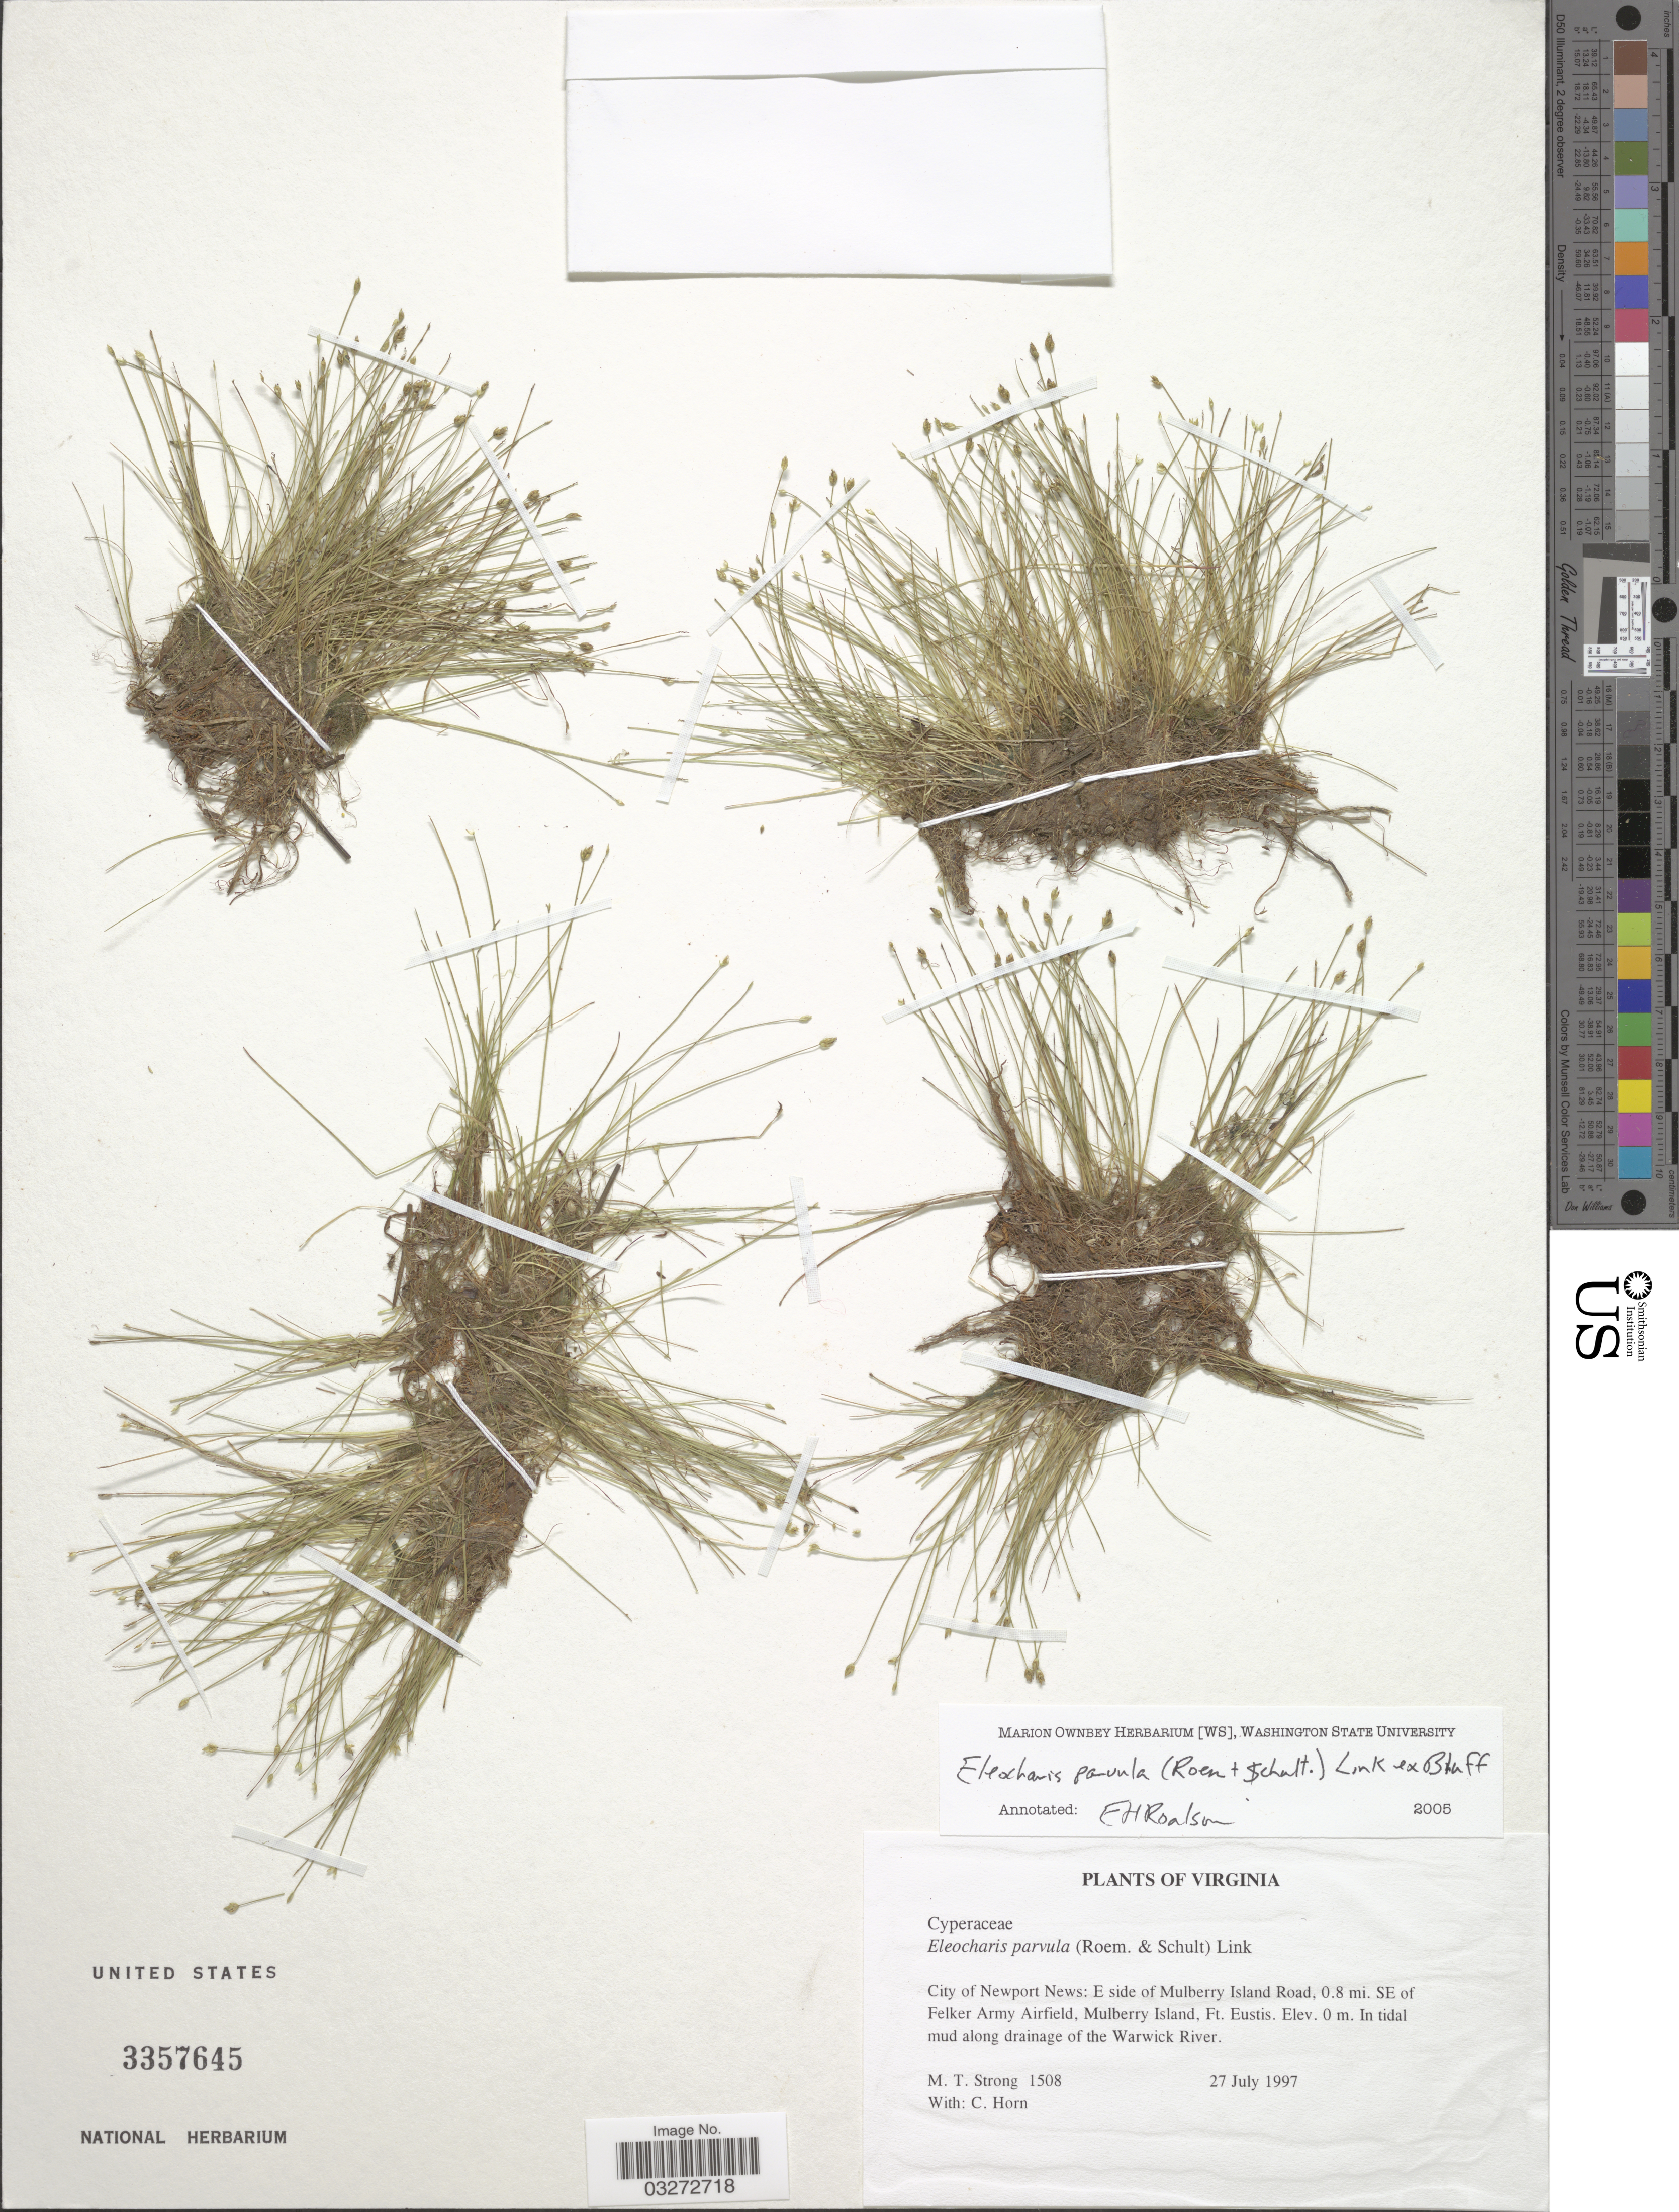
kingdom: Plantae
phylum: Tracheophyta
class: Liliopsida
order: Poales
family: Cyperaceae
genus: Eleocharis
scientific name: Eleocharis parvula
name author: (Roem. & Schult.) Link ex Williams et al.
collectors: M. T. Strong & C. Horn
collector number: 1508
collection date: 1997-07-27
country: United States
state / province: Virginia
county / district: City of Newport News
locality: City of Newport News: E side of Mulberry Island Road, 0.8 mi. SE of Felker Army Airfield, Mulberry Island, Ft. Eustis. In tidal mud along drainage of the Warwick River.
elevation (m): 0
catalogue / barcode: US 3357645